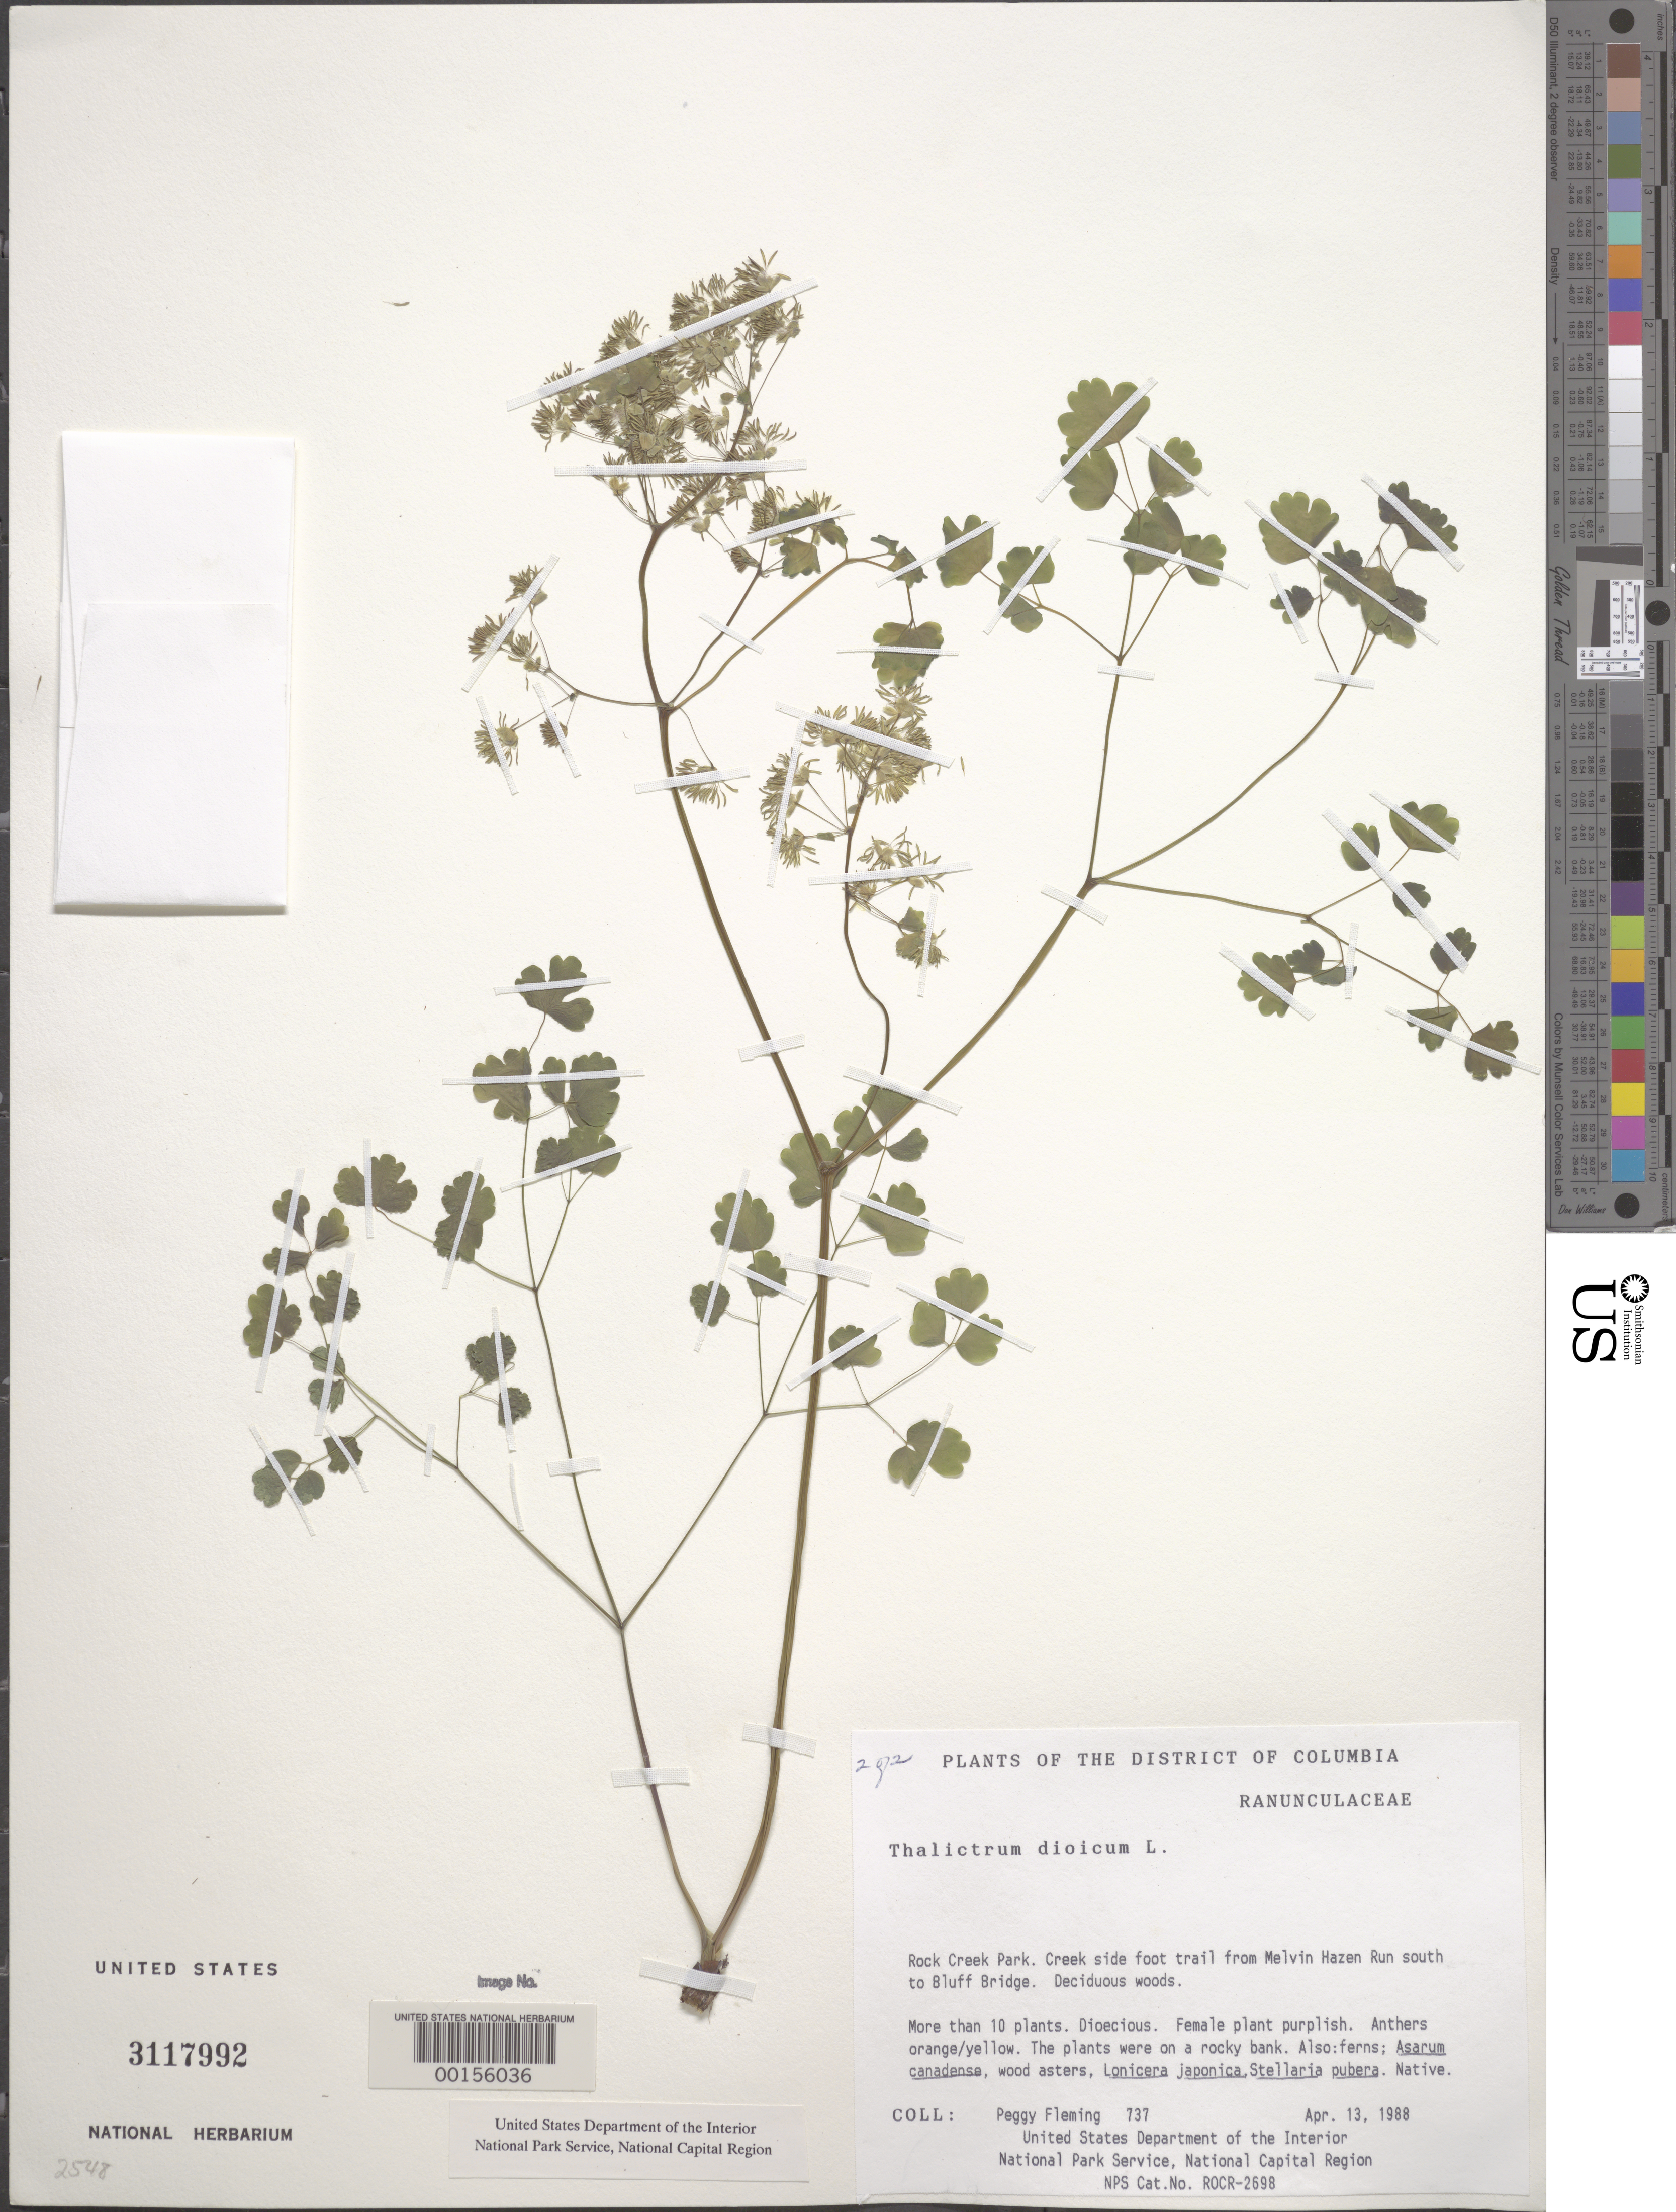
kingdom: Plantae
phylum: Tracheophyta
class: Magnoliopsida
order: Ranunculales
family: Ranunculaceae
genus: Thalictrum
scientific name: Thalictrum dioicum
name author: L.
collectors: P. Fleming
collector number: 737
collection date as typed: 13 Apr 1988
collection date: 1988-04-13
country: United States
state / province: District of Columbia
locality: Rock Creek Park, Melvin Hazen Run S of Bluff Bridge Rock Creek Park and Vicinity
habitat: Deciduous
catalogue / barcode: US 3117992